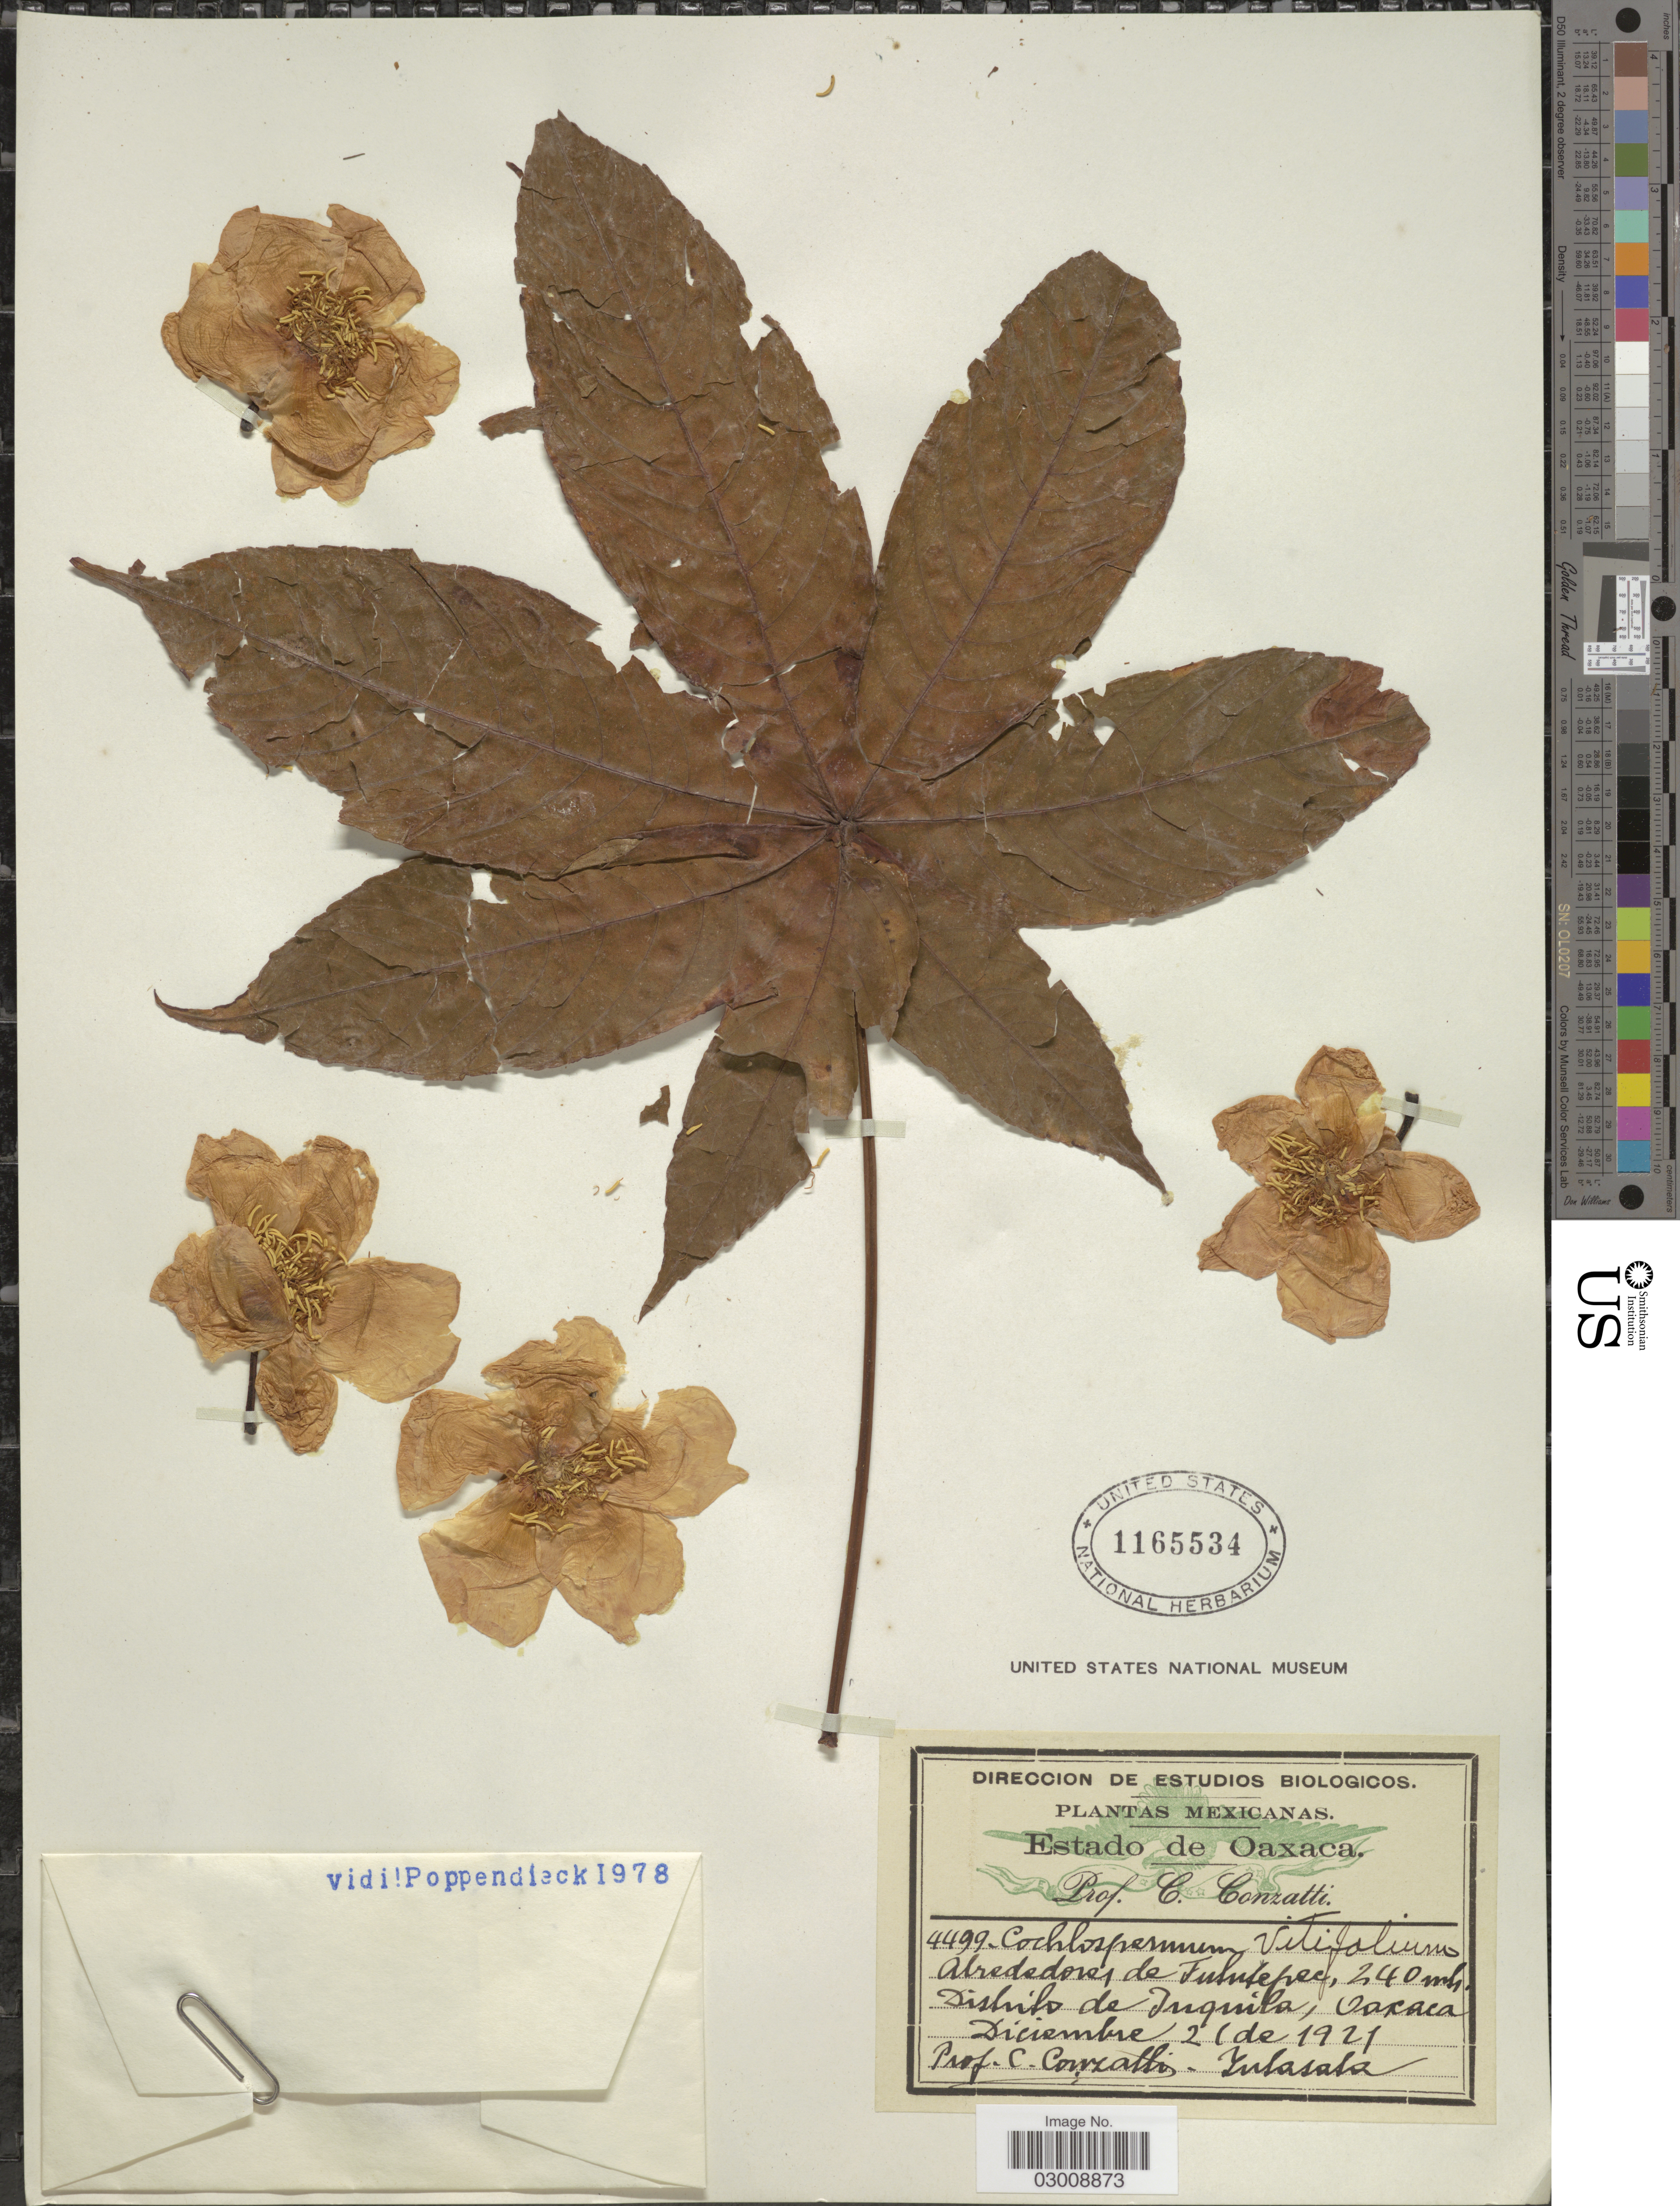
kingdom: Plantae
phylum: Tracheophyta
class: Magnoliopsida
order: Malvales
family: Cochlospermaceae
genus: Cochlospermum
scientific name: Cochlospermum vitifolium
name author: (Willd.) Spreng.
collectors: C. Conzatti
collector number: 4499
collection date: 1921-12-21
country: Mexico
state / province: Oaxaca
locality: Alrededores de Tultepec. Distrito de Juquila.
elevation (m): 240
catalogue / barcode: US 1165534